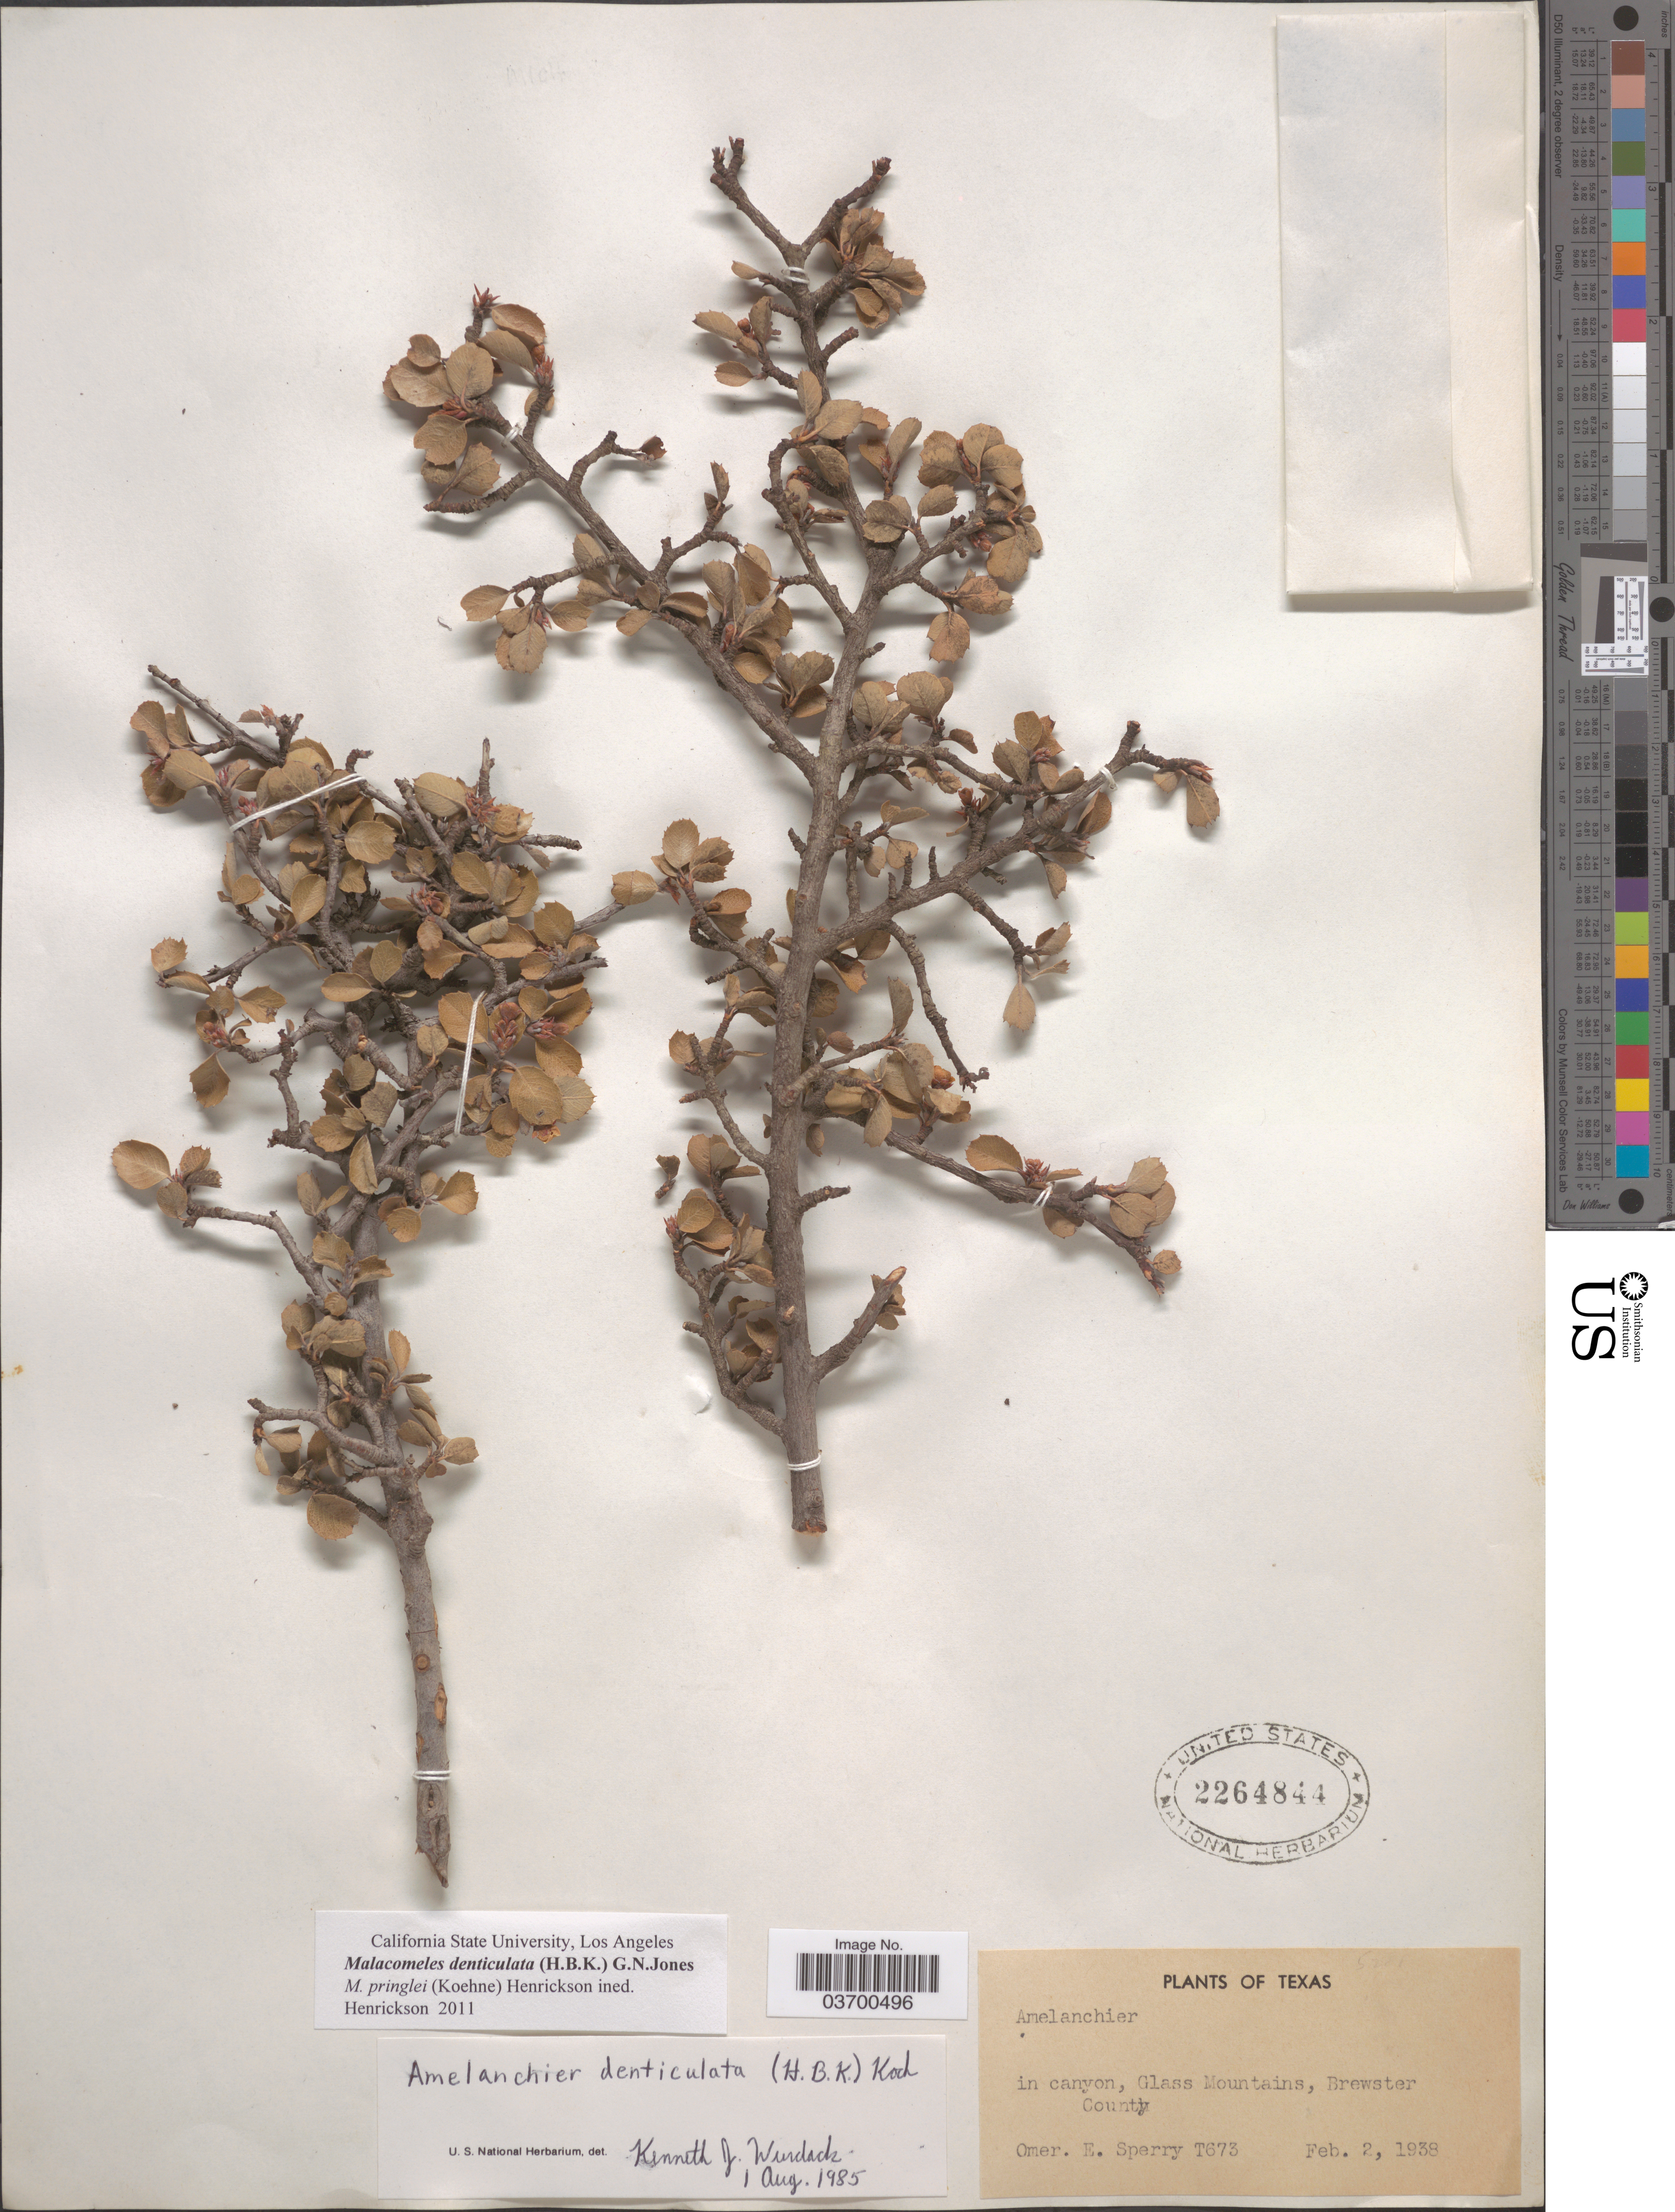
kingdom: Plantae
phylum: Tracheophyta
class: Magnoliopsida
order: Rosales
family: Rosaceae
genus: Malacomeles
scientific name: Malacomeles pringlei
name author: (Koehne) B.L. Turner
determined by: Strong, Mark T., (BOT), Smithsonian Institution - National Museum of Natural History (UNITED STATES)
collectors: O. E. Sperry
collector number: T673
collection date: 1938-02-02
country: United States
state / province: Texas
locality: In canyon, Glass Mountains, Brewster County.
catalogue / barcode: US 2264844